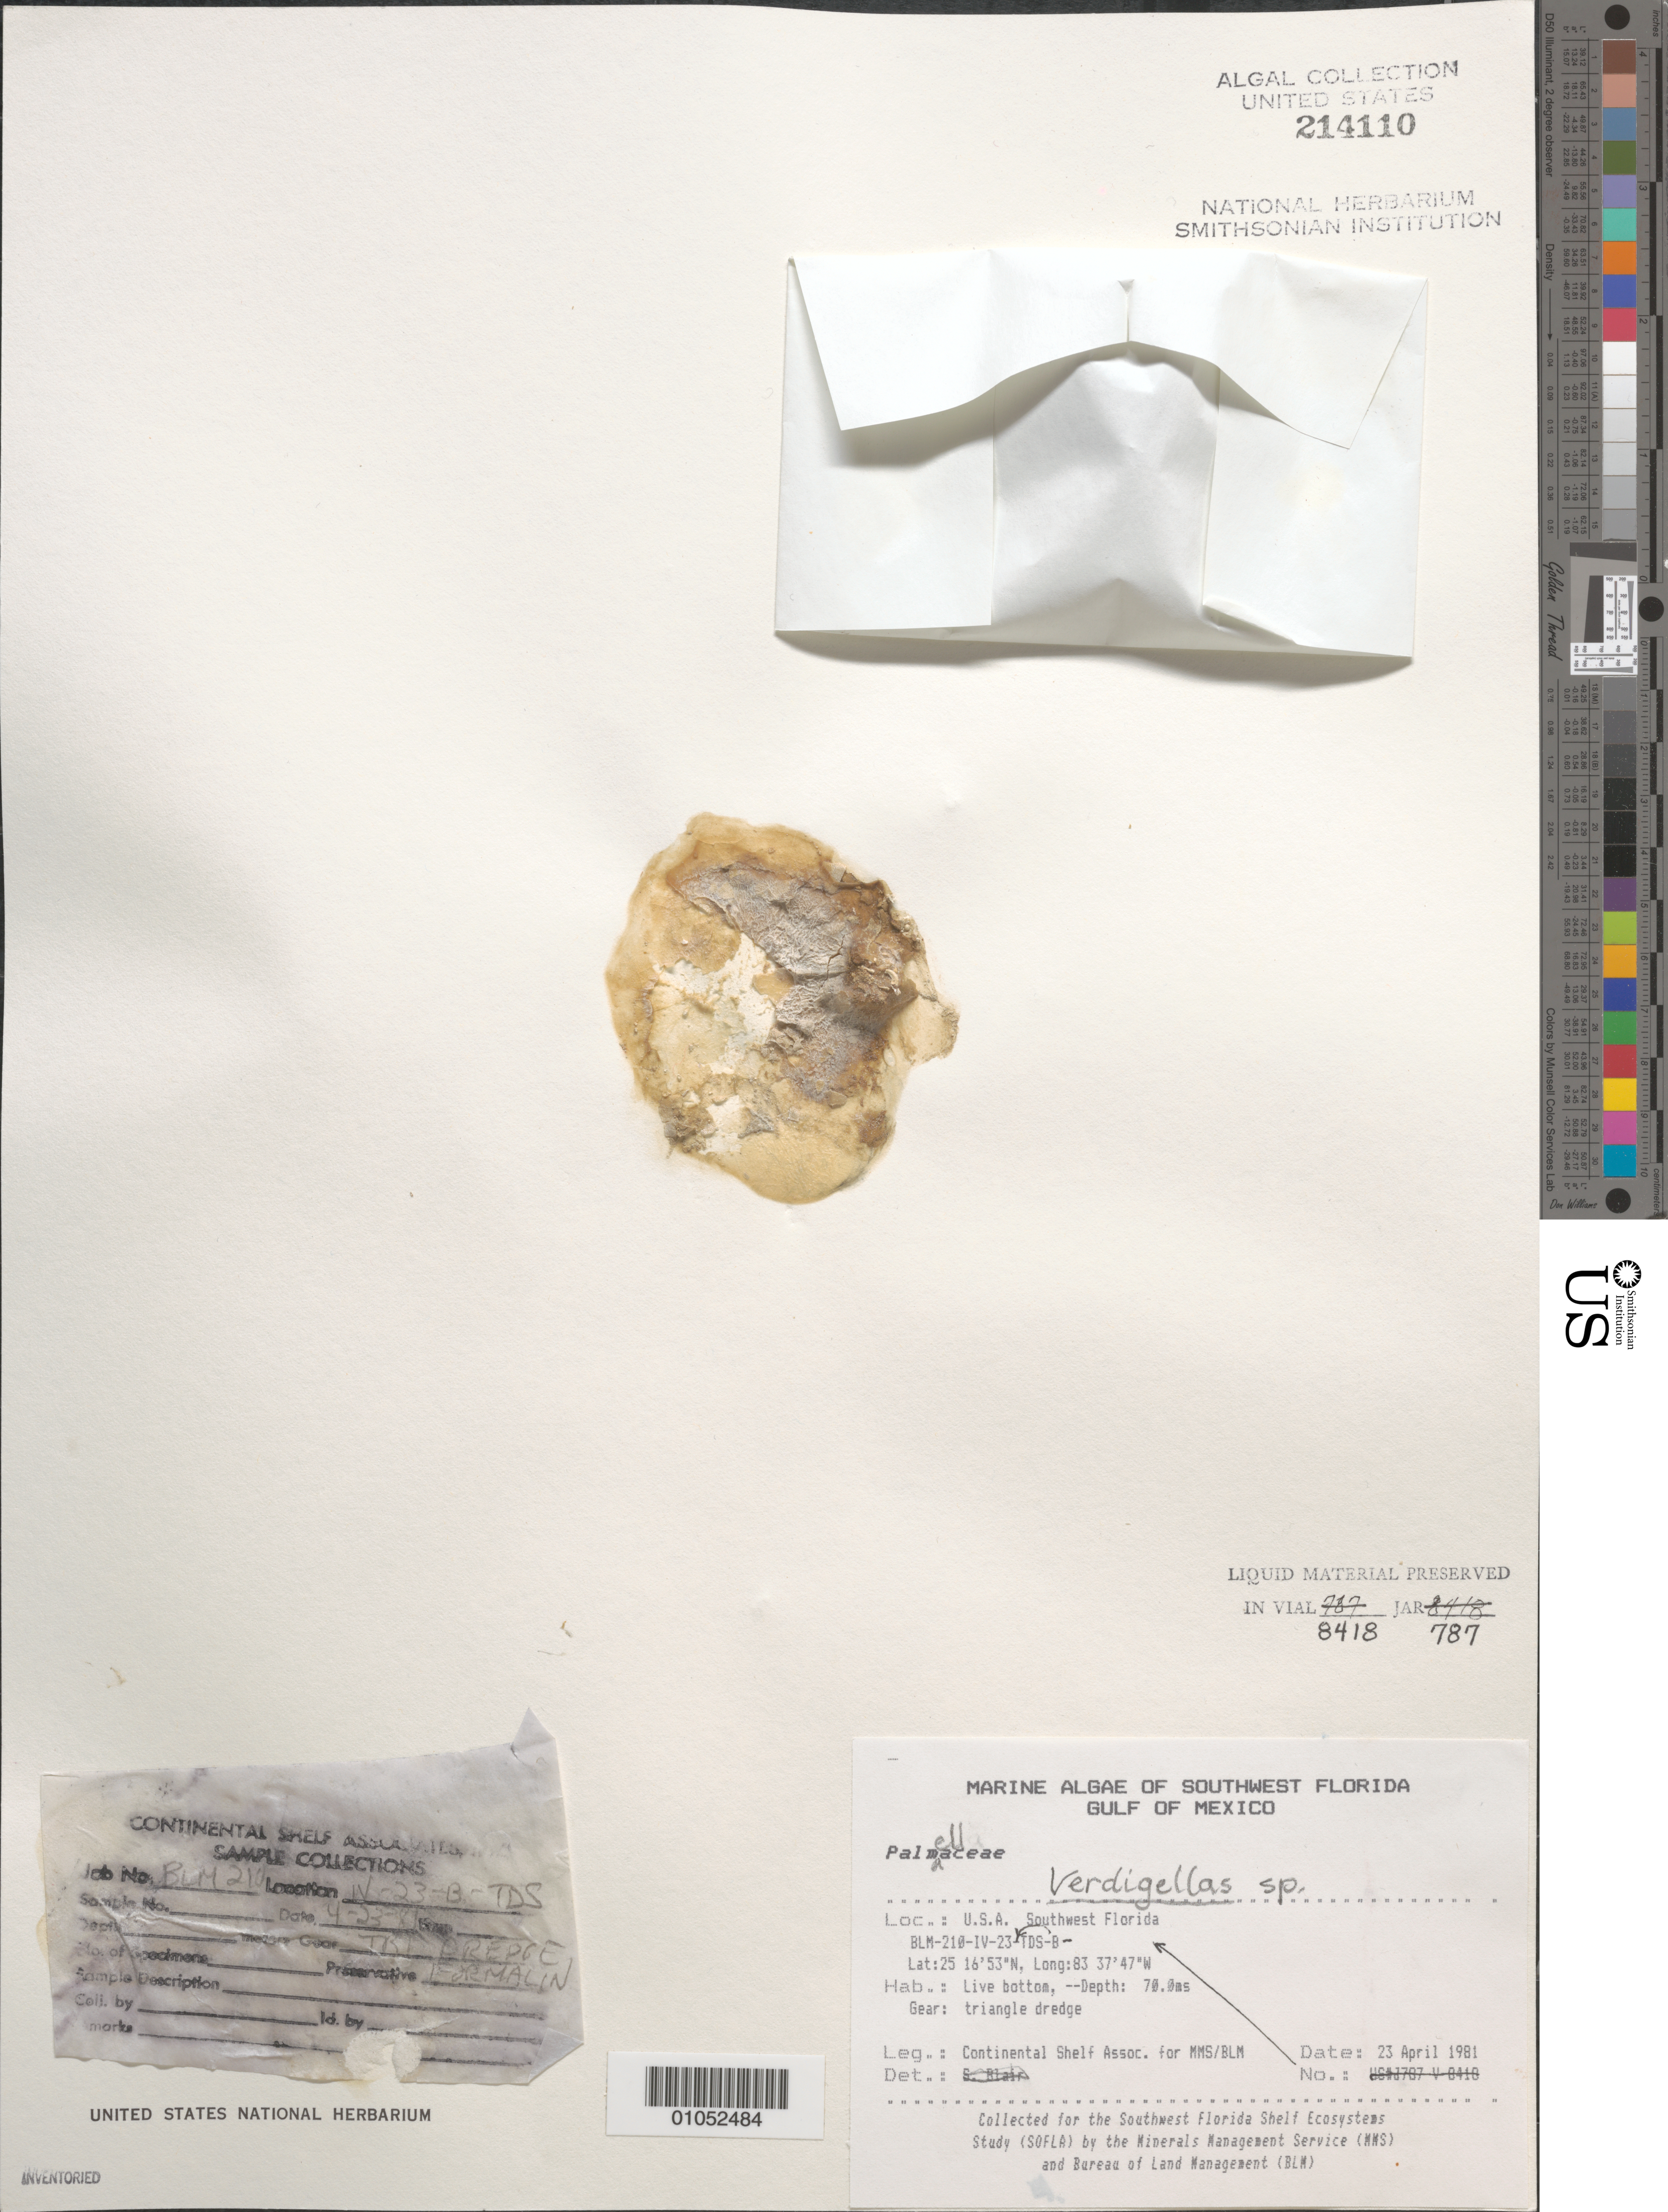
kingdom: Plantae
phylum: Chlorophyta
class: Prasinophyceae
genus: Verdigellas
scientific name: Verdigellas sp.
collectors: Continental Shelf Associates for the MMS/BLM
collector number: BLM-210-IV-23-B-TDS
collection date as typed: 23 Apr 1981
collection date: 1981-04-23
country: United States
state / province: Florida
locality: Gulf of Mexico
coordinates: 25 16'53"N, 83 37'47"W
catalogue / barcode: US 214110